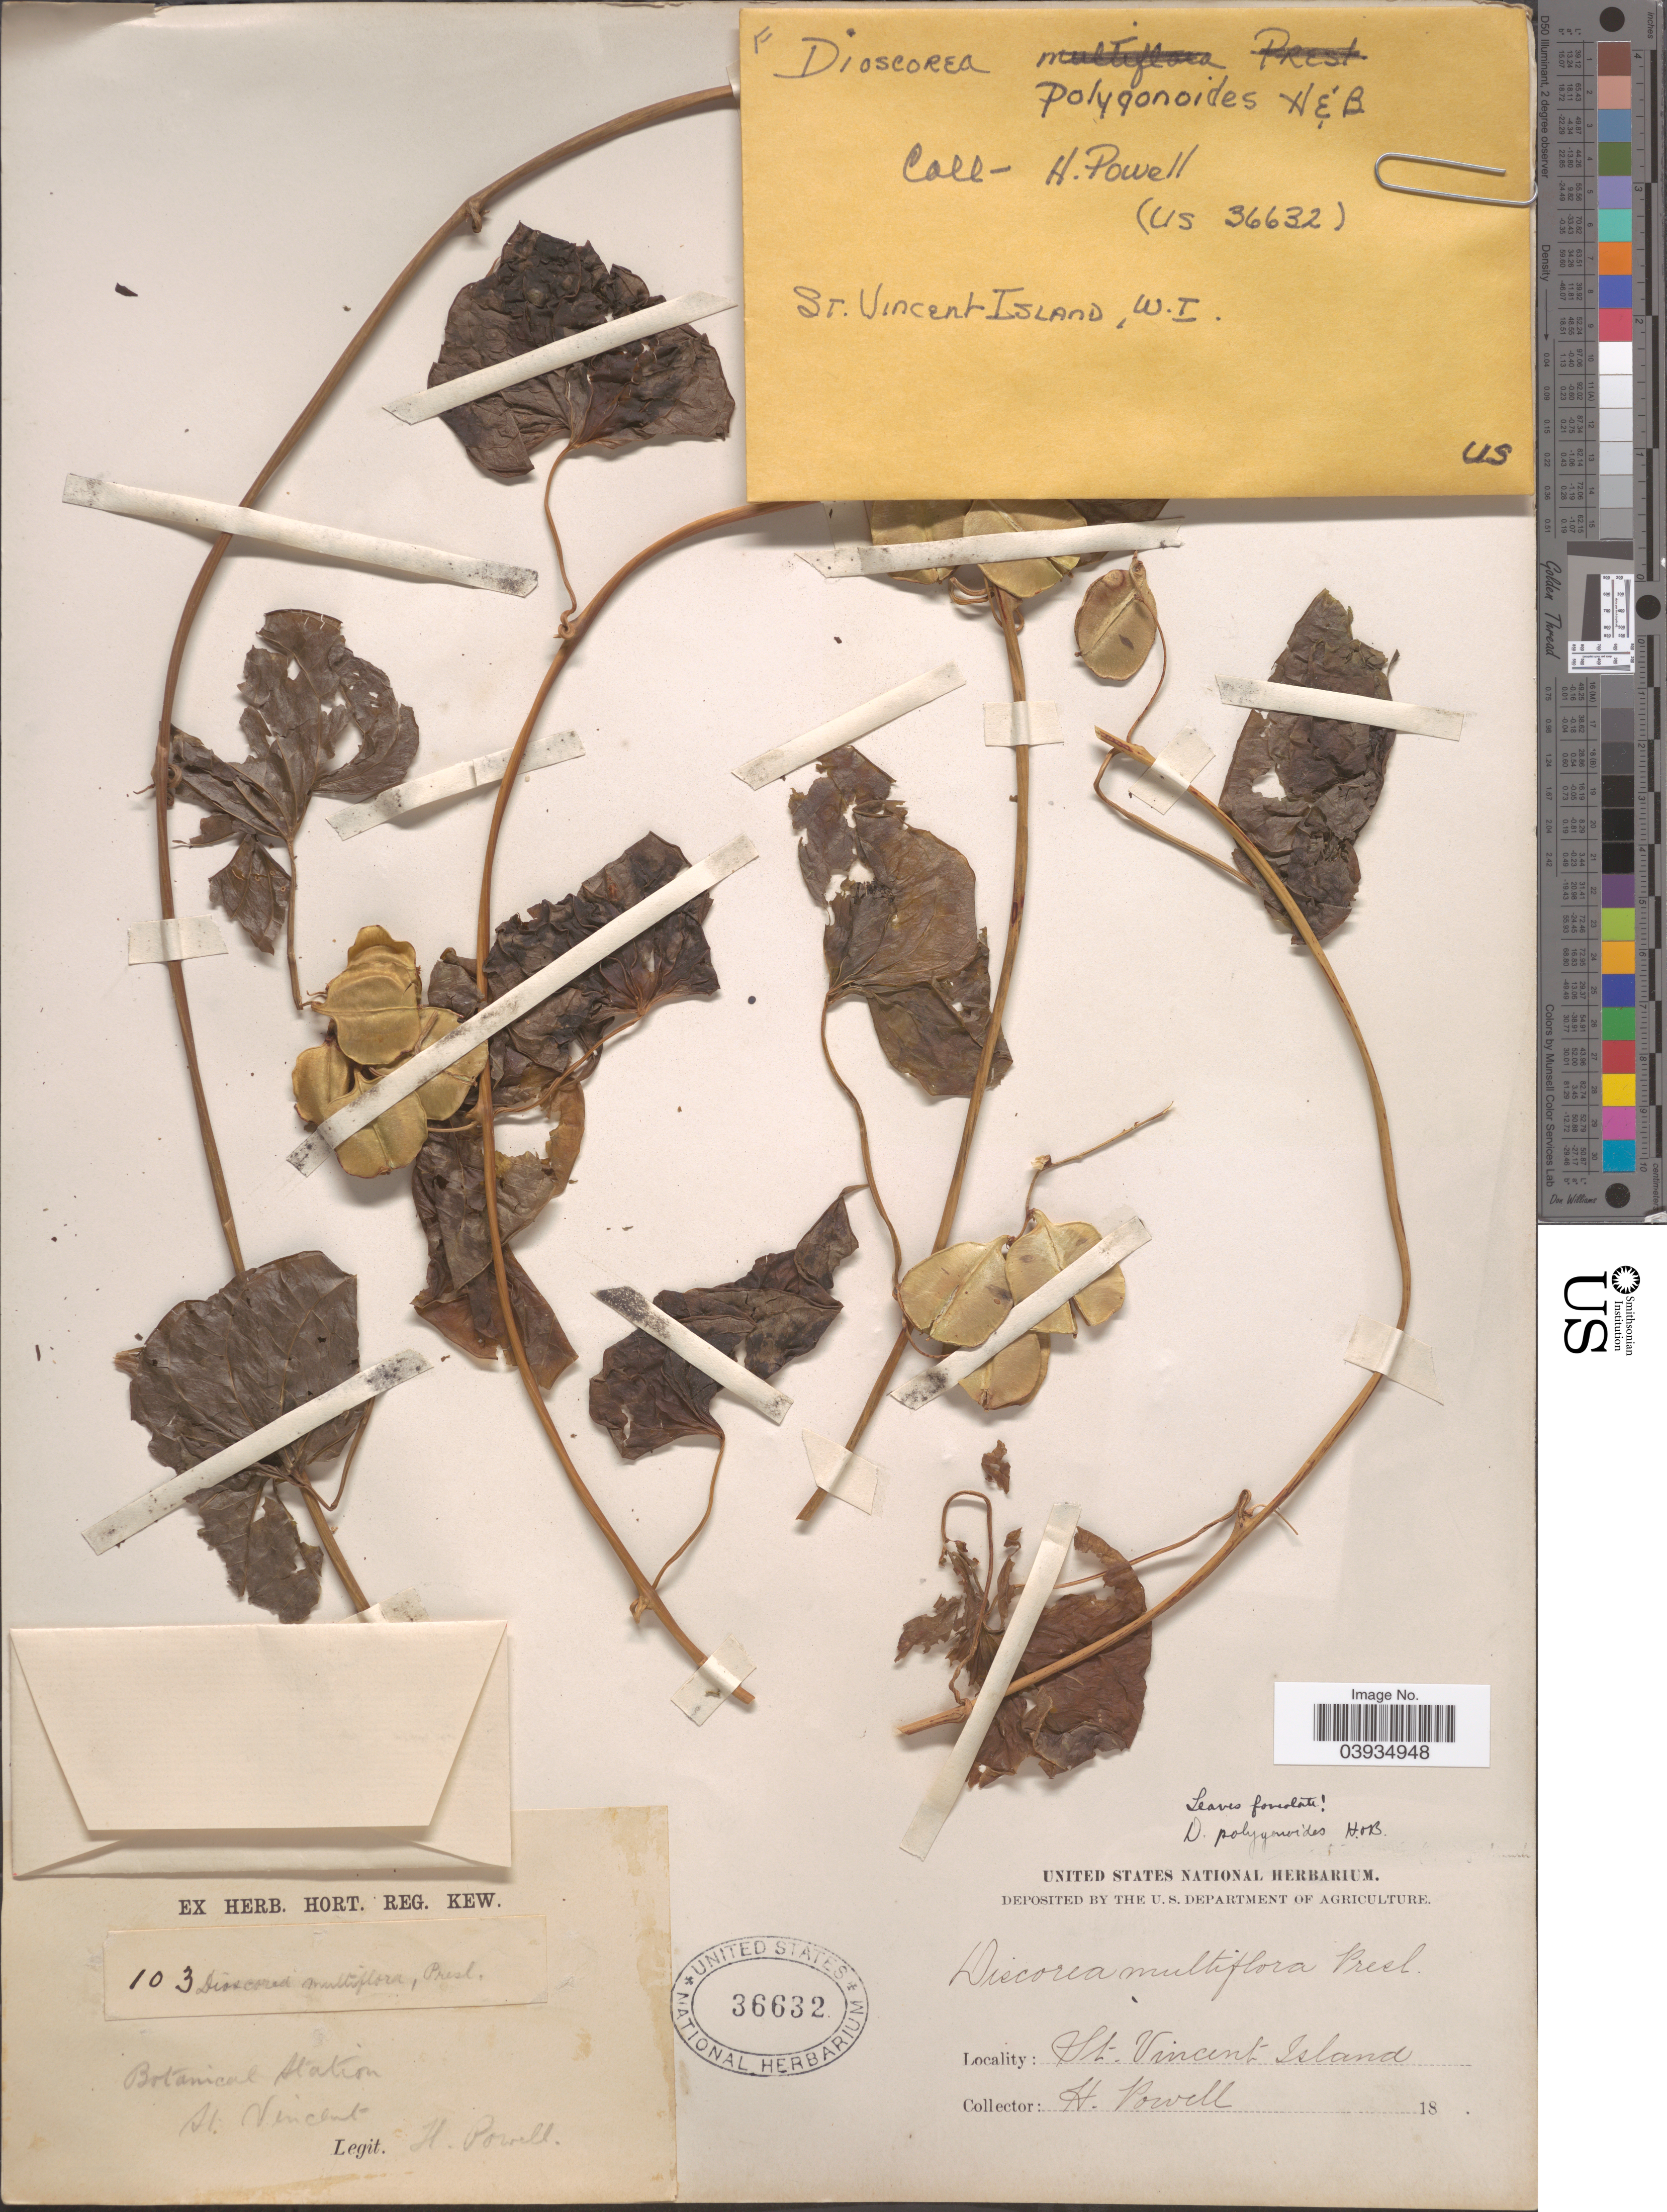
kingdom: Plantae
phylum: Tracheophyta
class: Liliopsida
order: Dioscoreales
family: Dioscoreaceae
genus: Dioscorea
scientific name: Dioscorea polygonoides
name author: Humb. & Bonpl. ex Willd.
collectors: H. Powell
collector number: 103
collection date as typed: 18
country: St. Vincent - Grenadines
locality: Botanical Station. St. Vincent.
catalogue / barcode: US 36632